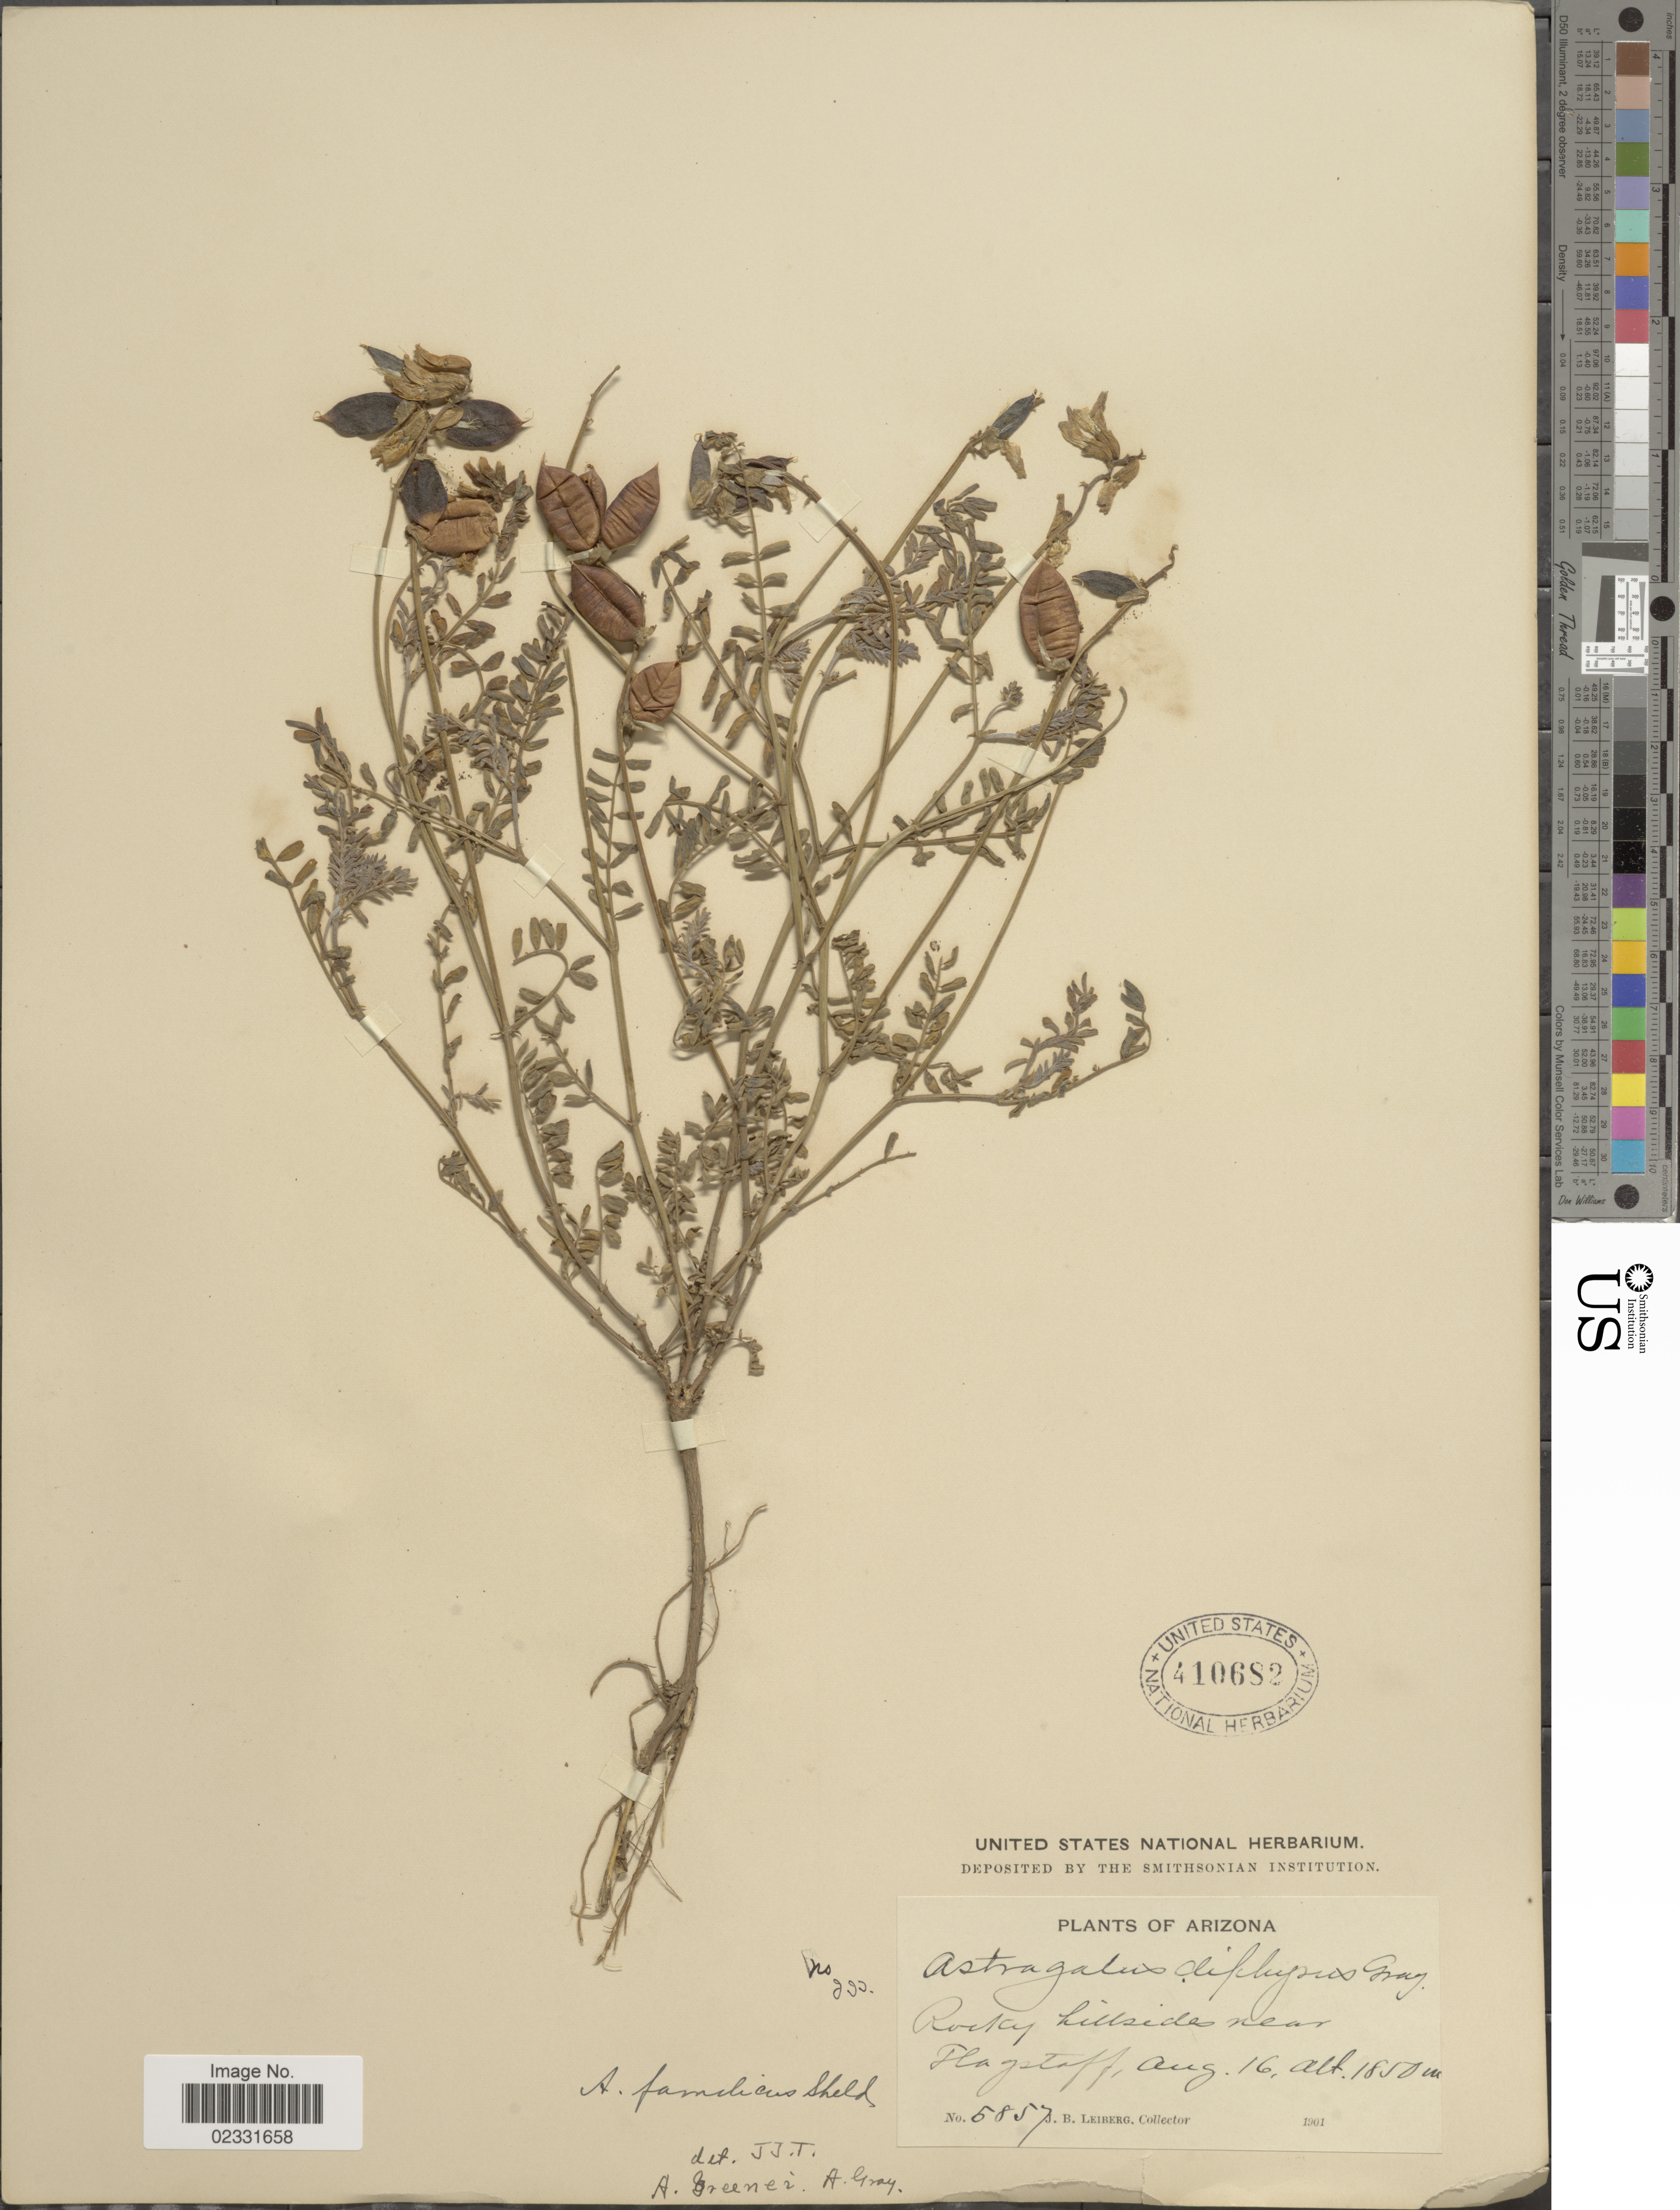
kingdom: Plantae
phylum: Tracheophyta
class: Magnoliopsida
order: Fabales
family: Fabaceae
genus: Astragalus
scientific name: Astragalus hallii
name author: A. Gray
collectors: J. B. Leiberg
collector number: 5857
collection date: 1901-08-16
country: United States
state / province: Arizona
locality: Rocky hillside near, Flagstaff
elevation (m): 1850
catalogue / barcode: US 410682